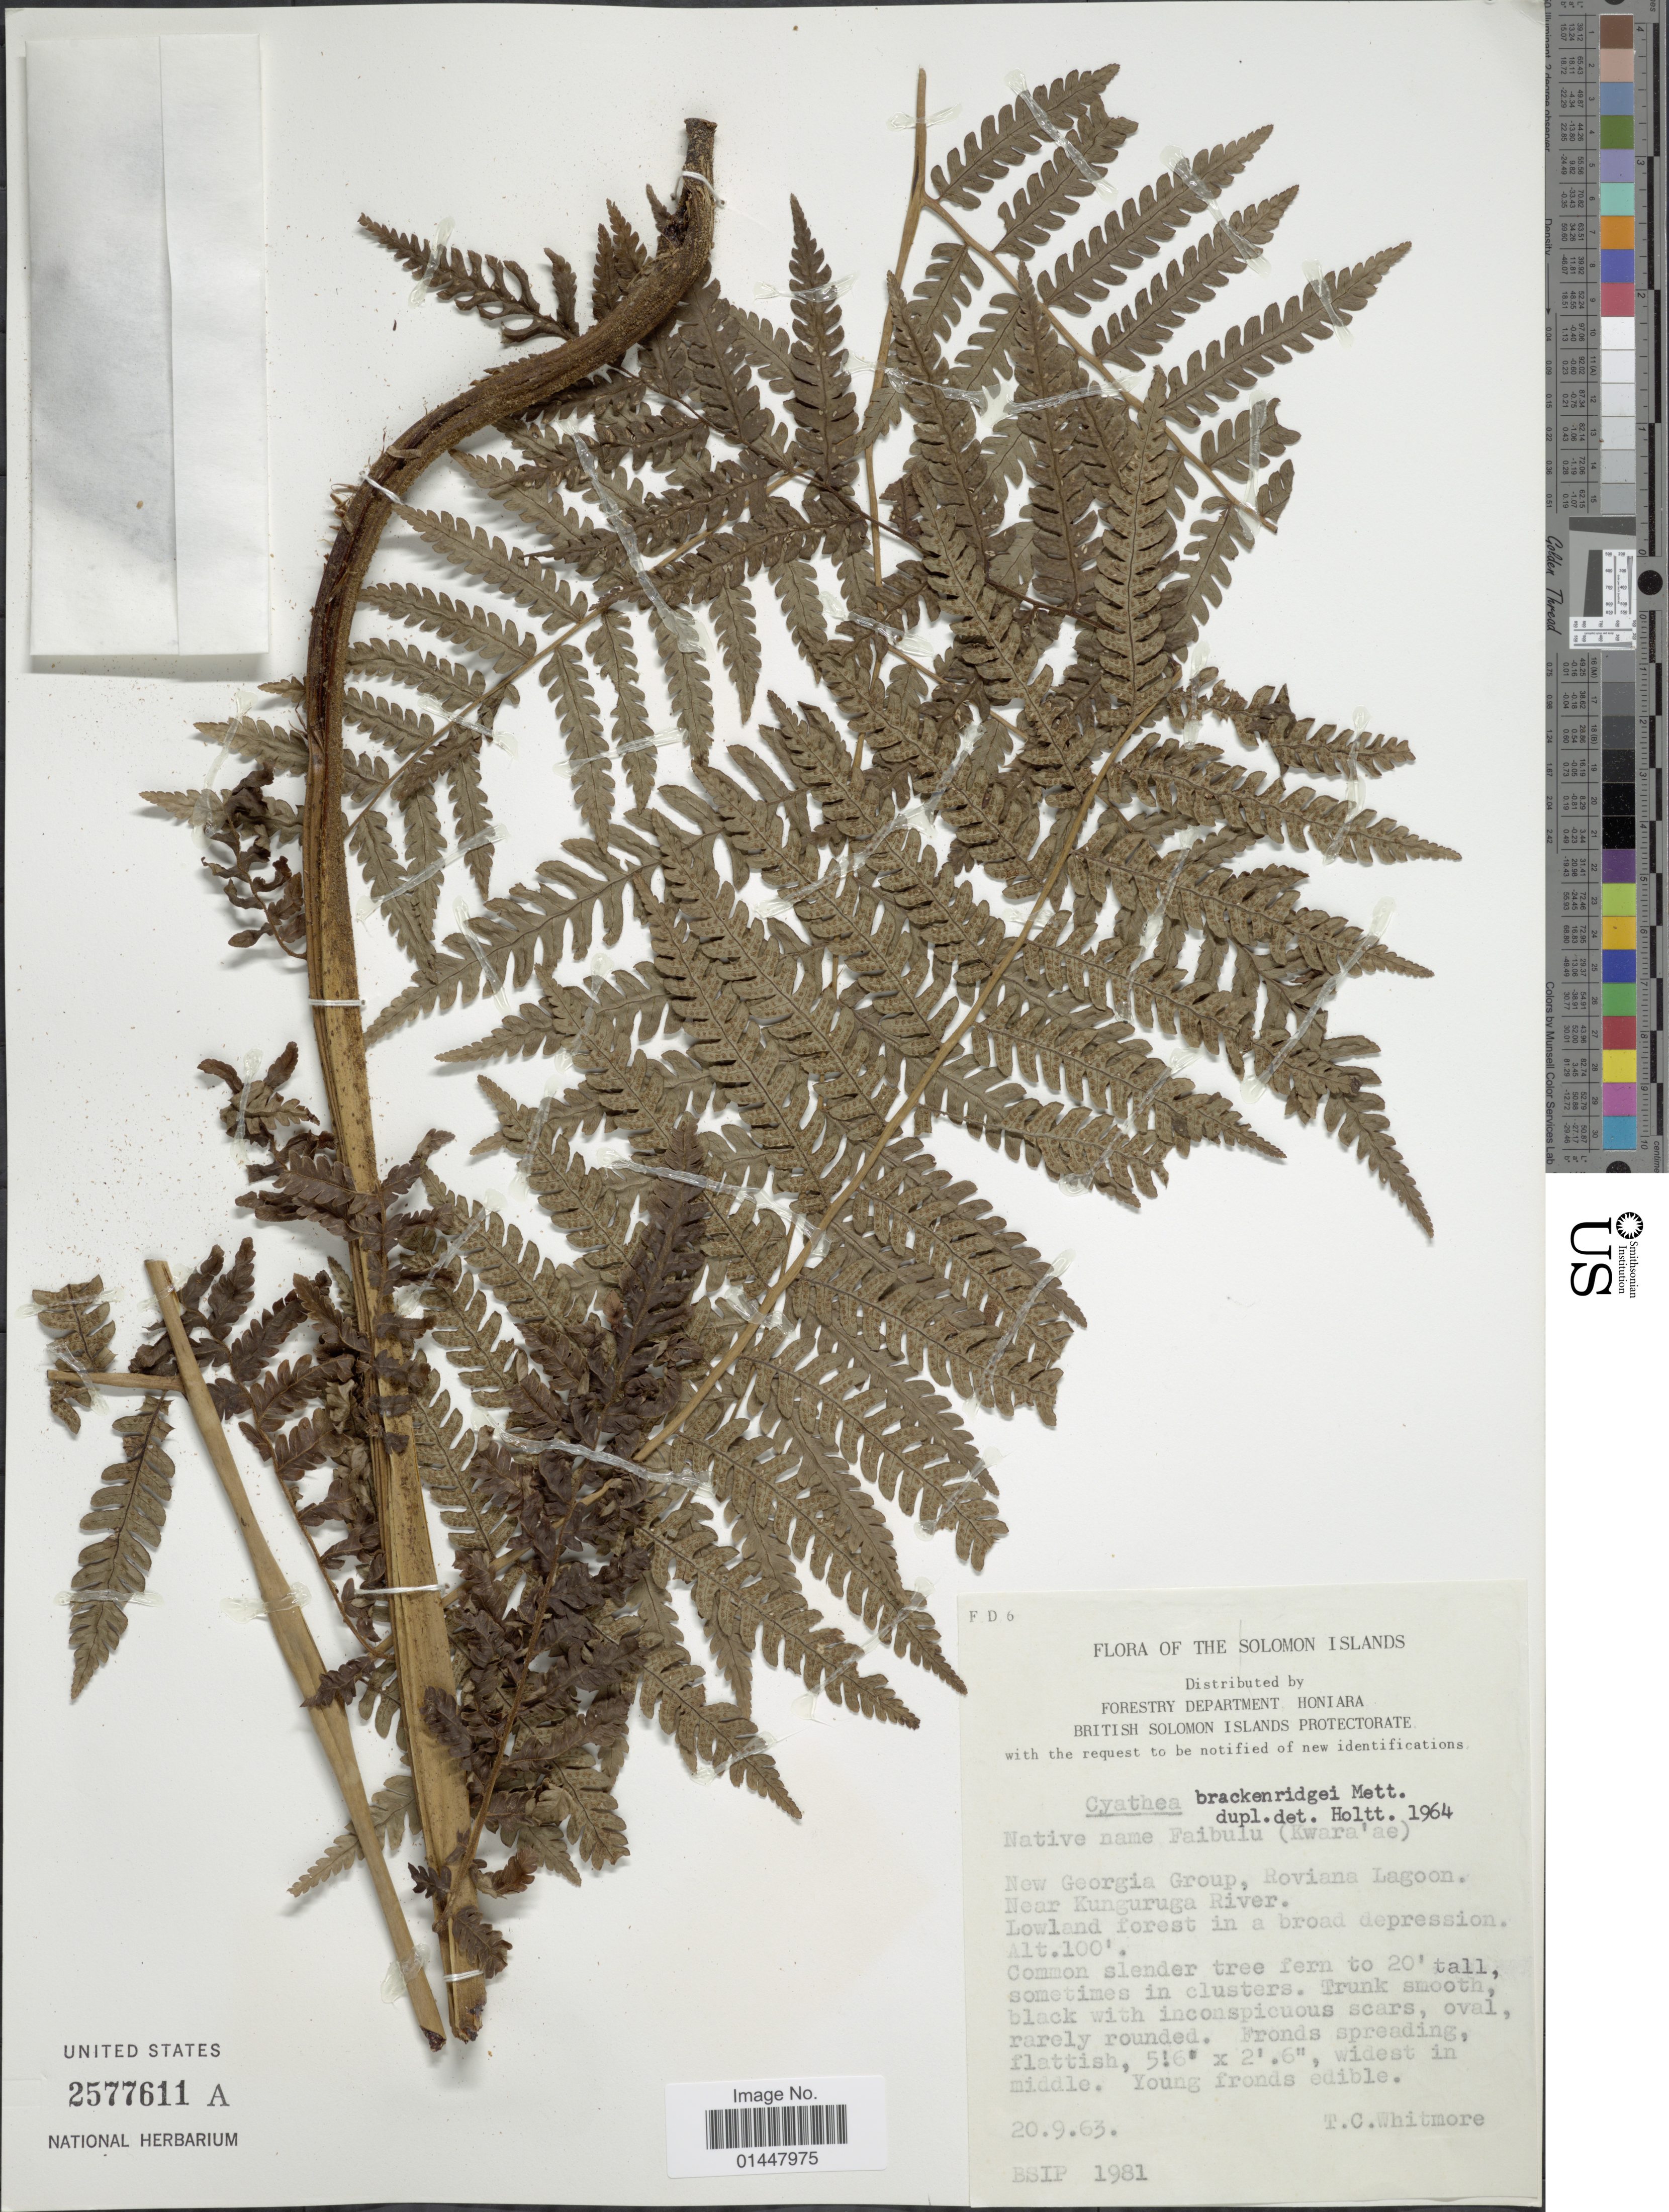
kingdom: Plantae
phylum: Tracheophyta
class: Polypodiopsida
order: Cyatheales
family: Cyatheaceae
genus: Sphaeropteris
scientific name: Sphaeropteris brackenridgei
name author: Mett.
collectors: T. C. Whitmore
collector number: BSIP 1981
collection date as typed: Transcribed d/m/y: 20/9/63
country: Solomon Islands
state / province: Solomon Islands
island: New Georgia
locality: The Solomon Islands, New Georgia Group, Roviana Lagoon Near Kunguruga River. Lowland forest in a broad depression.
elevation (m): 30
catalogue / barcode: US 2577611A